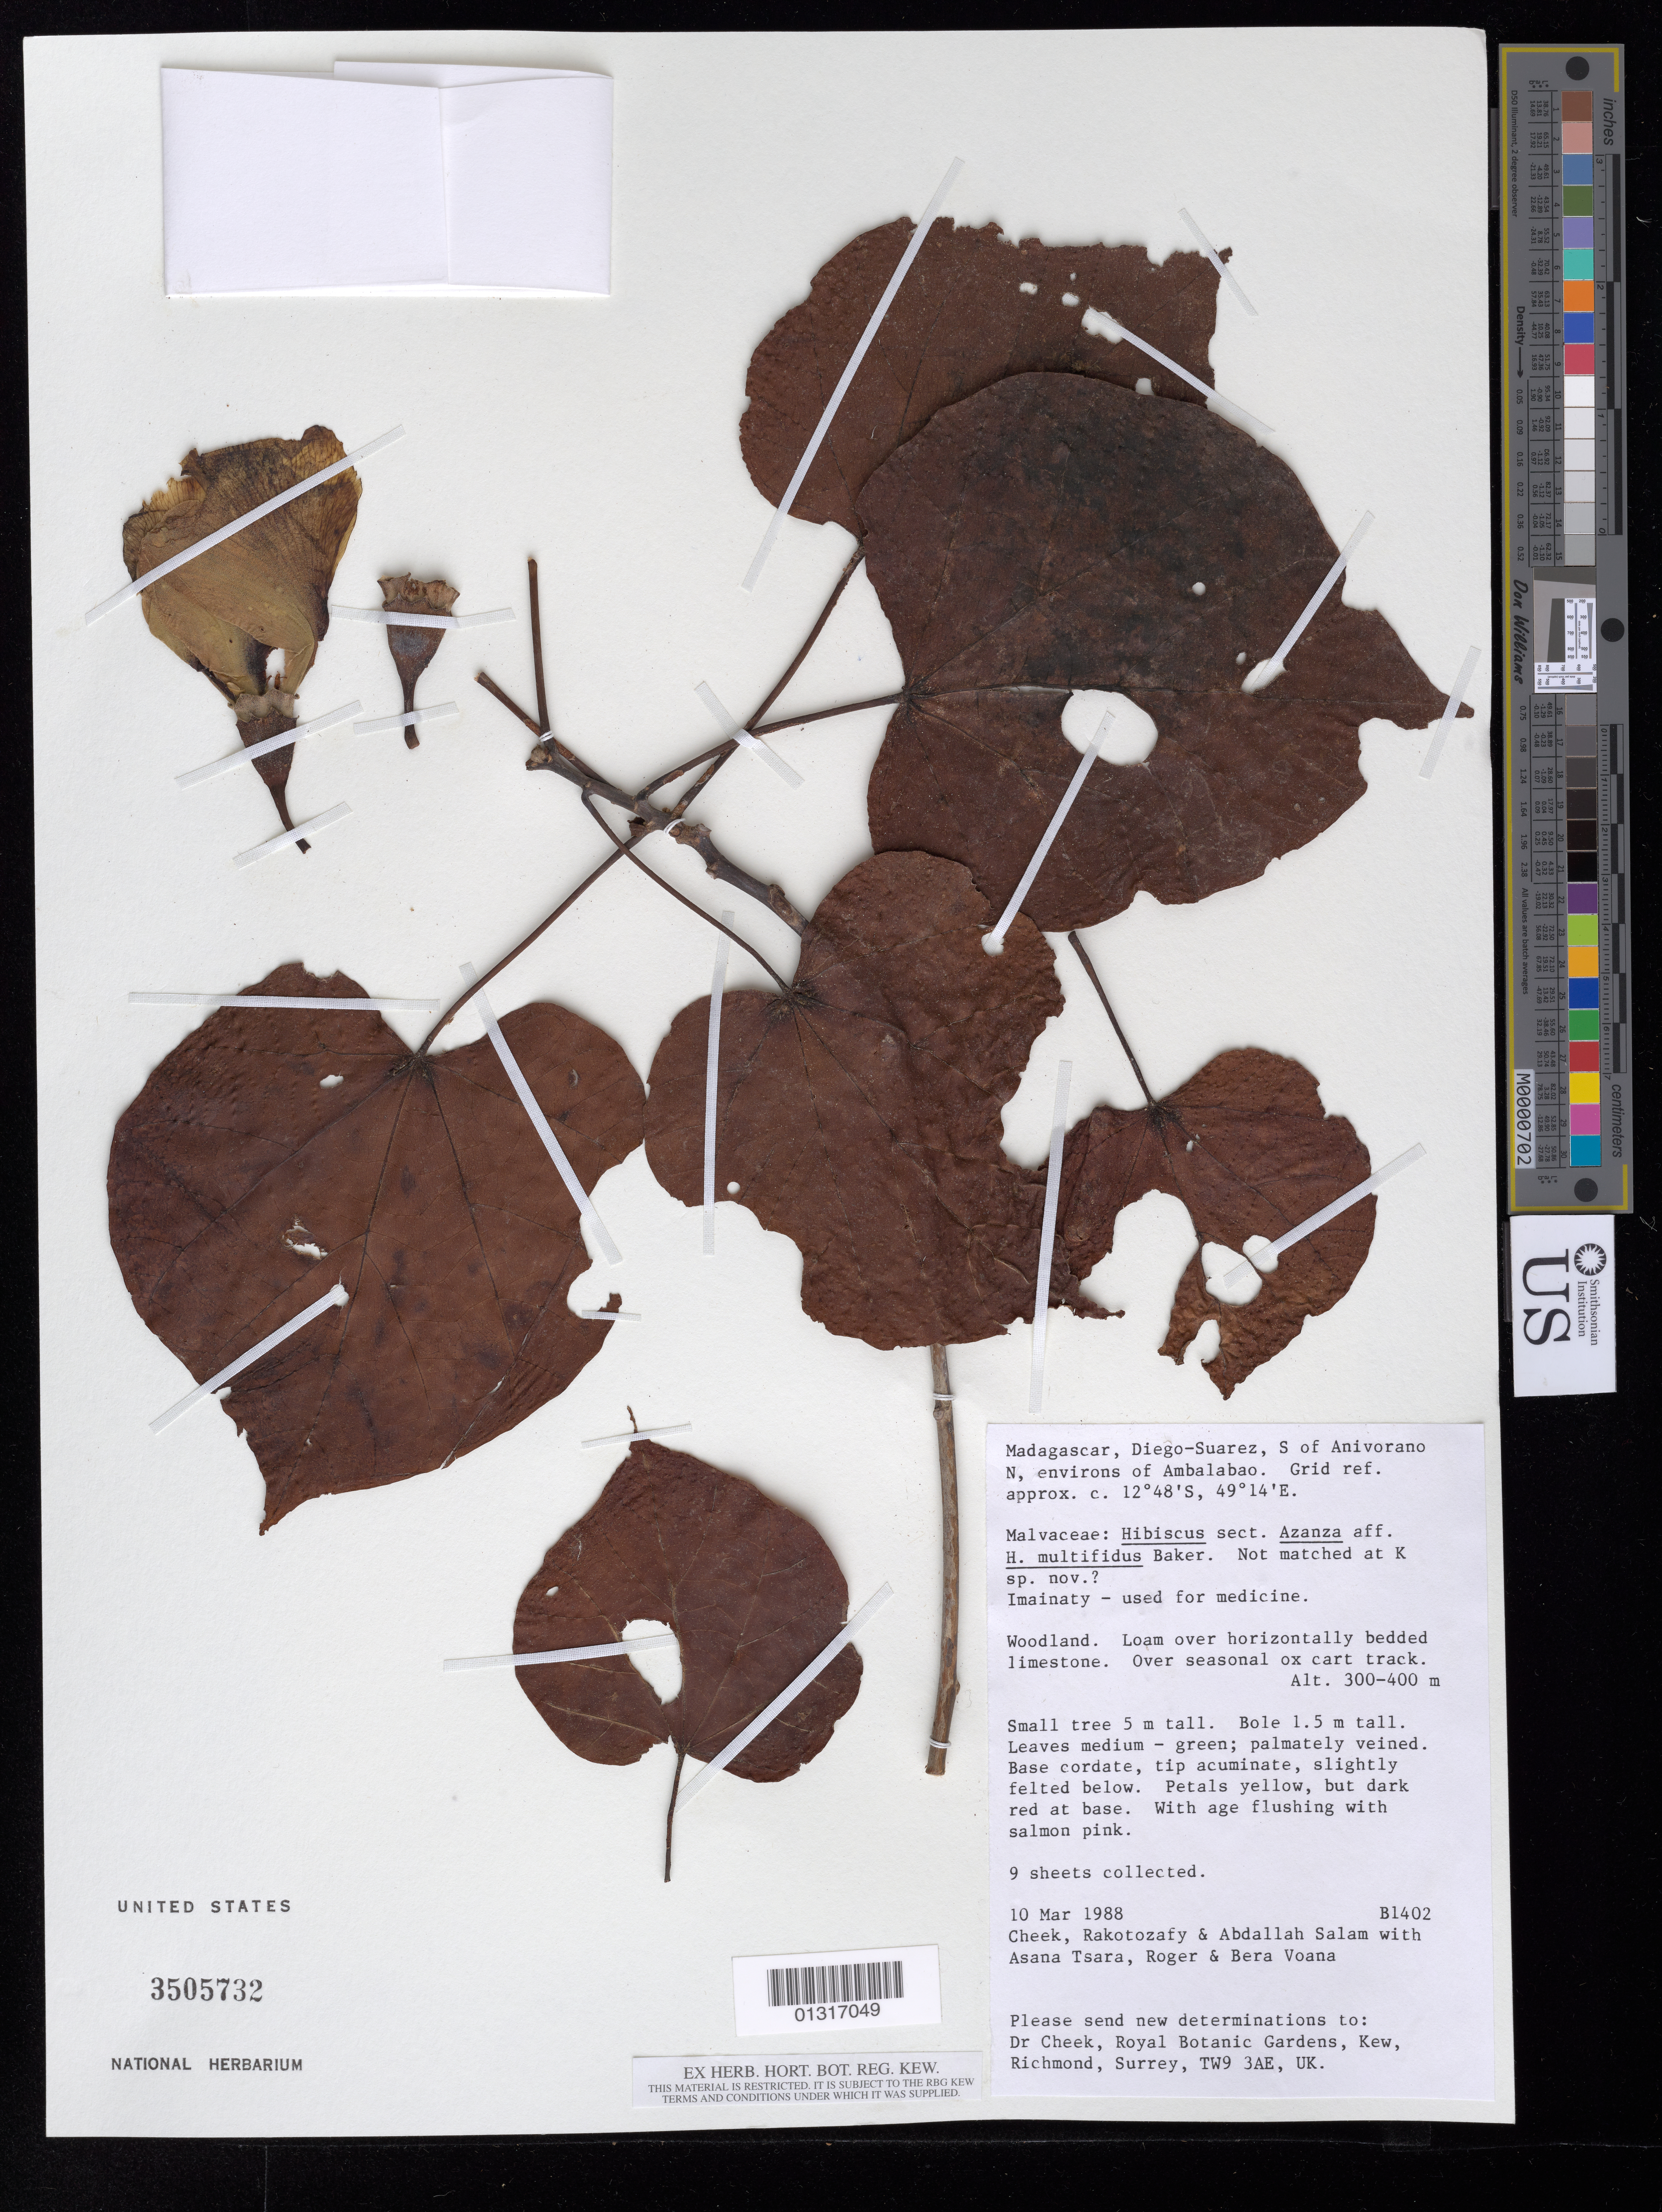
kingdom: Plantae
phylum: Tracheophyta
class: Magnoliopsida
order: Malvales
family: Malvaceae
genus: Hibiscus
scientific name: Hibiscus x sp.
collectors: M. Cheek & et al.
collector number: B1402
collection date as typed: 10 Mar 1988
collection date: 1988-03-10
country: Madagascar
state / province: Diana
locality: Province de Diego-Suarez, S of Anivorano N, environs of Ambalabao.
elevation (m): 300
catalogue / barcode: US 3505732